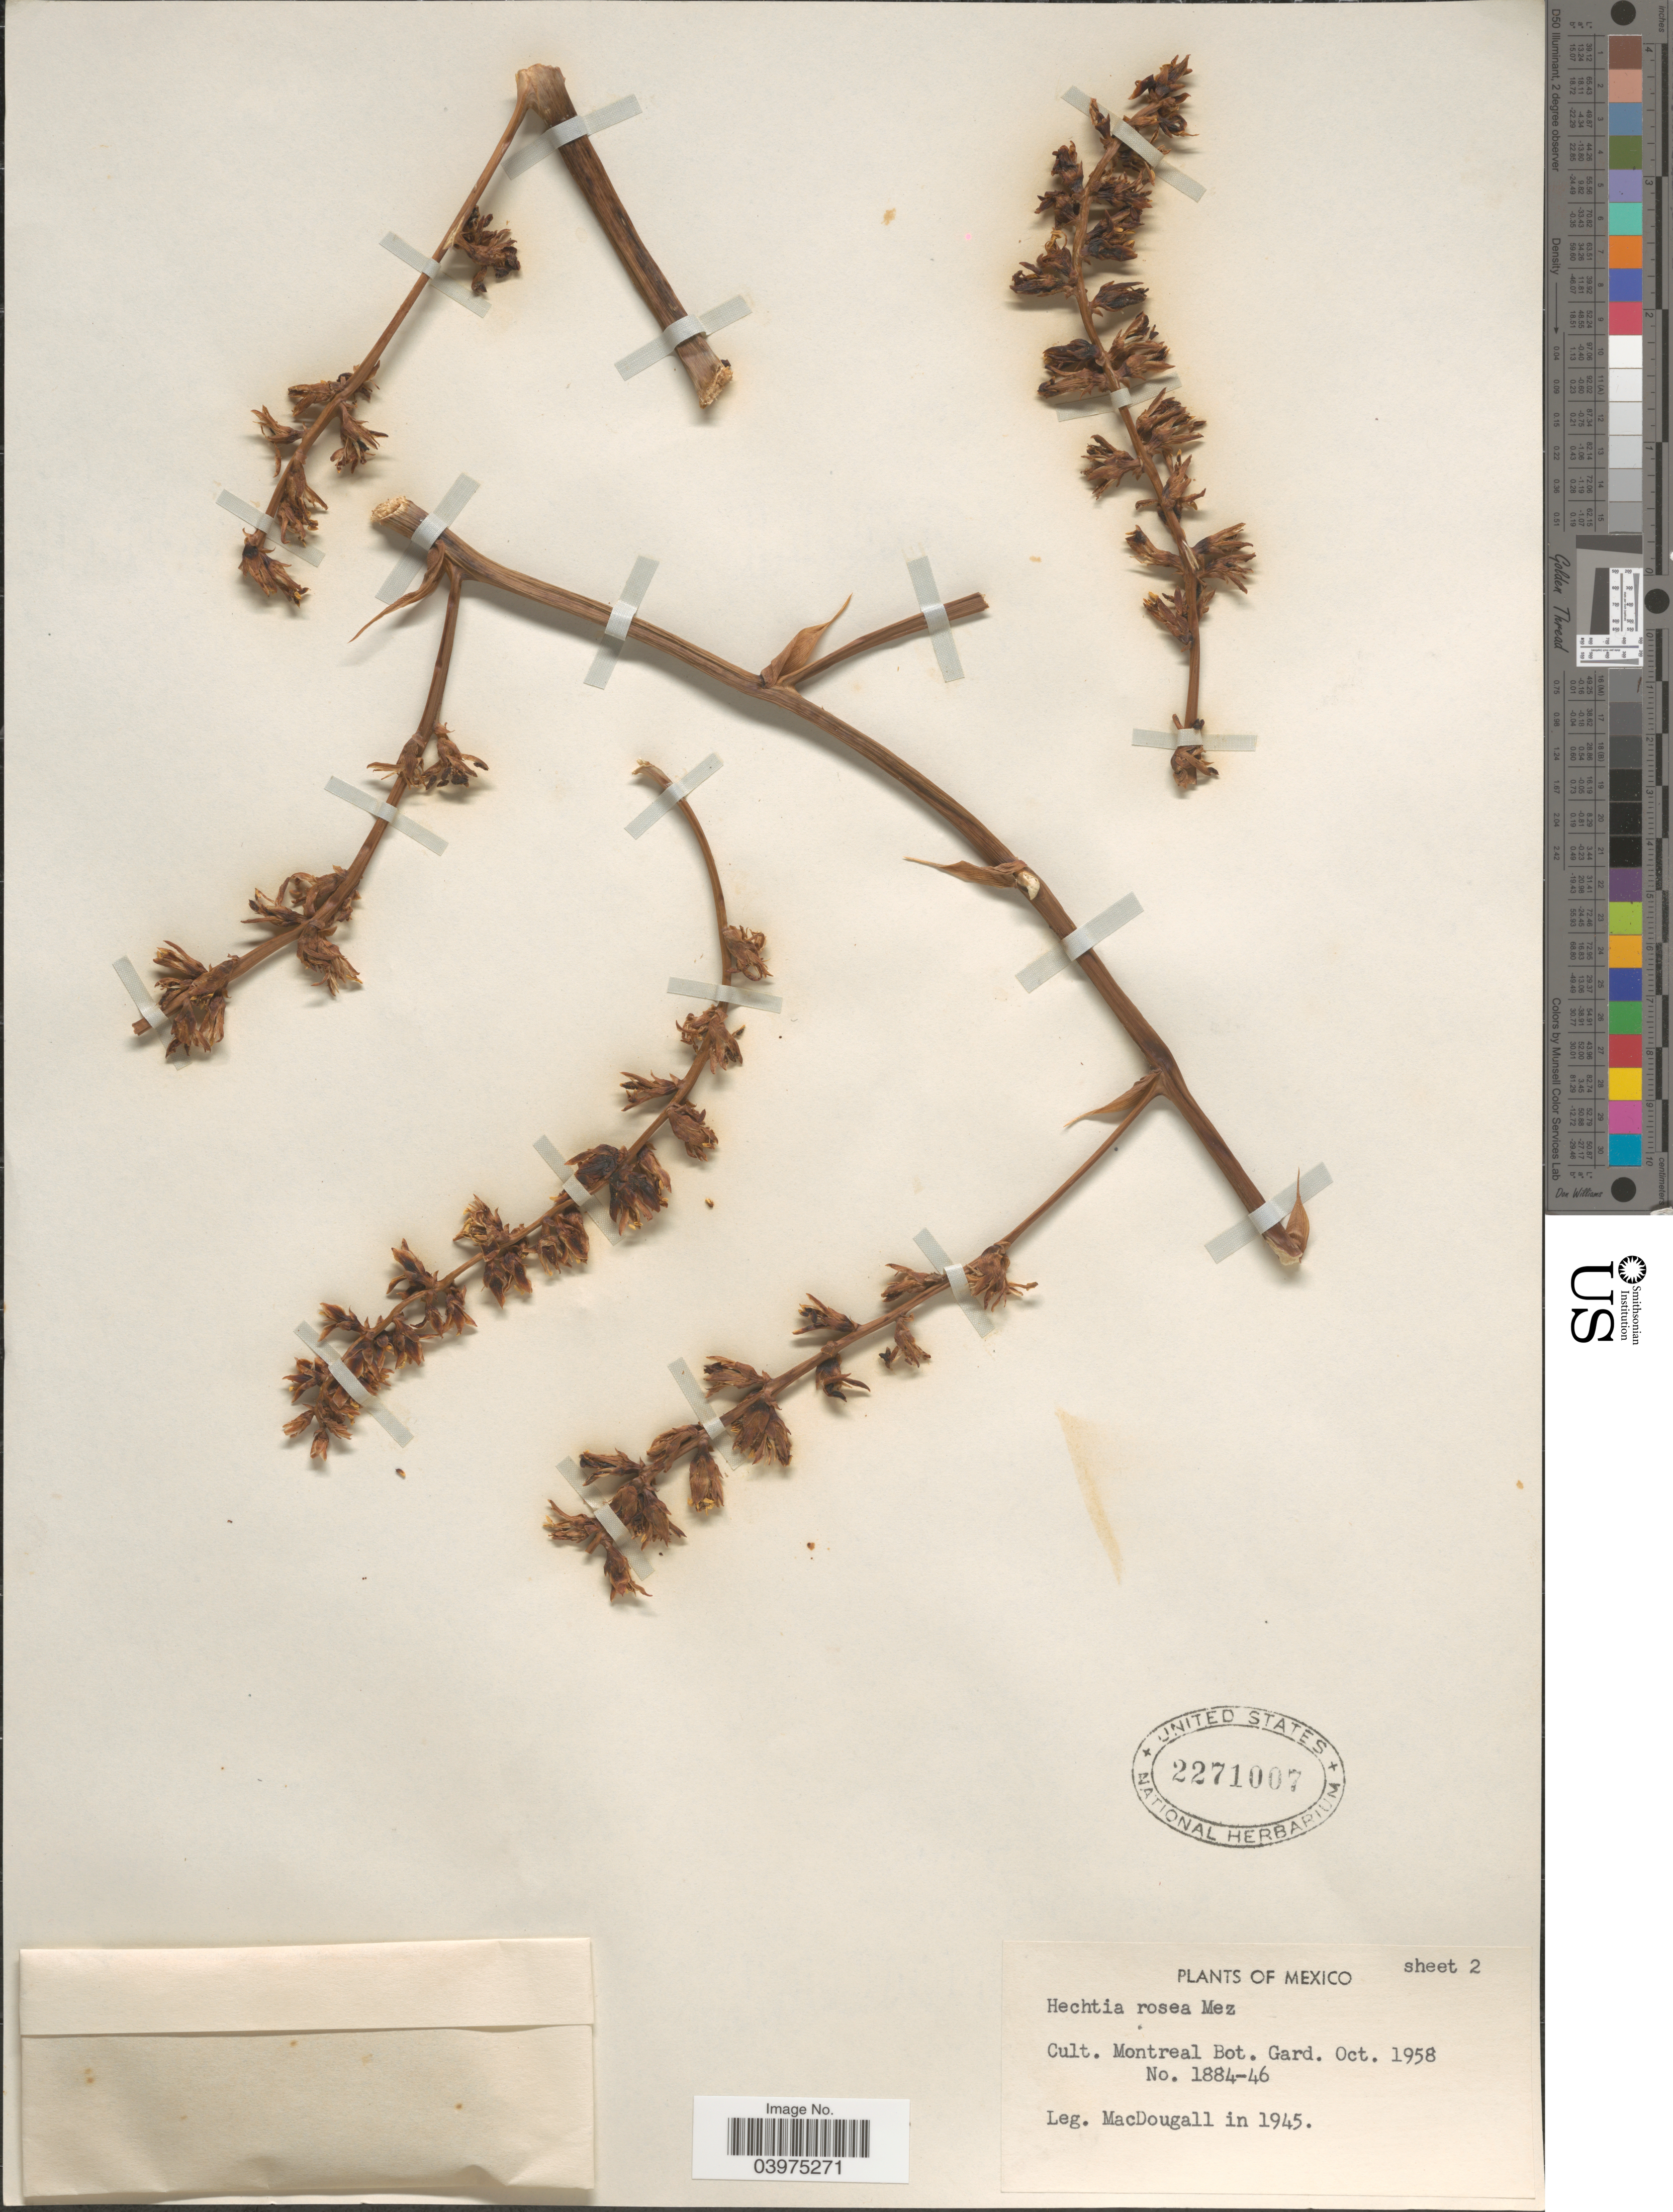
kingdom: Plantae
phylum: Tracheophyta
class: Liliopsida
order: Poales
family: Bromeliaceae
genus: Hechtia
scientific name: Hechtia rosea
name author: É. Morren ex Baker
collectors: -. Macdougall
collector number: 1884-46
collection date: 1958-10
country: Canada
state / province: Quebec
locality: Cult. Montreal Bot. Gard.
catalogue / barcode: US 2271007